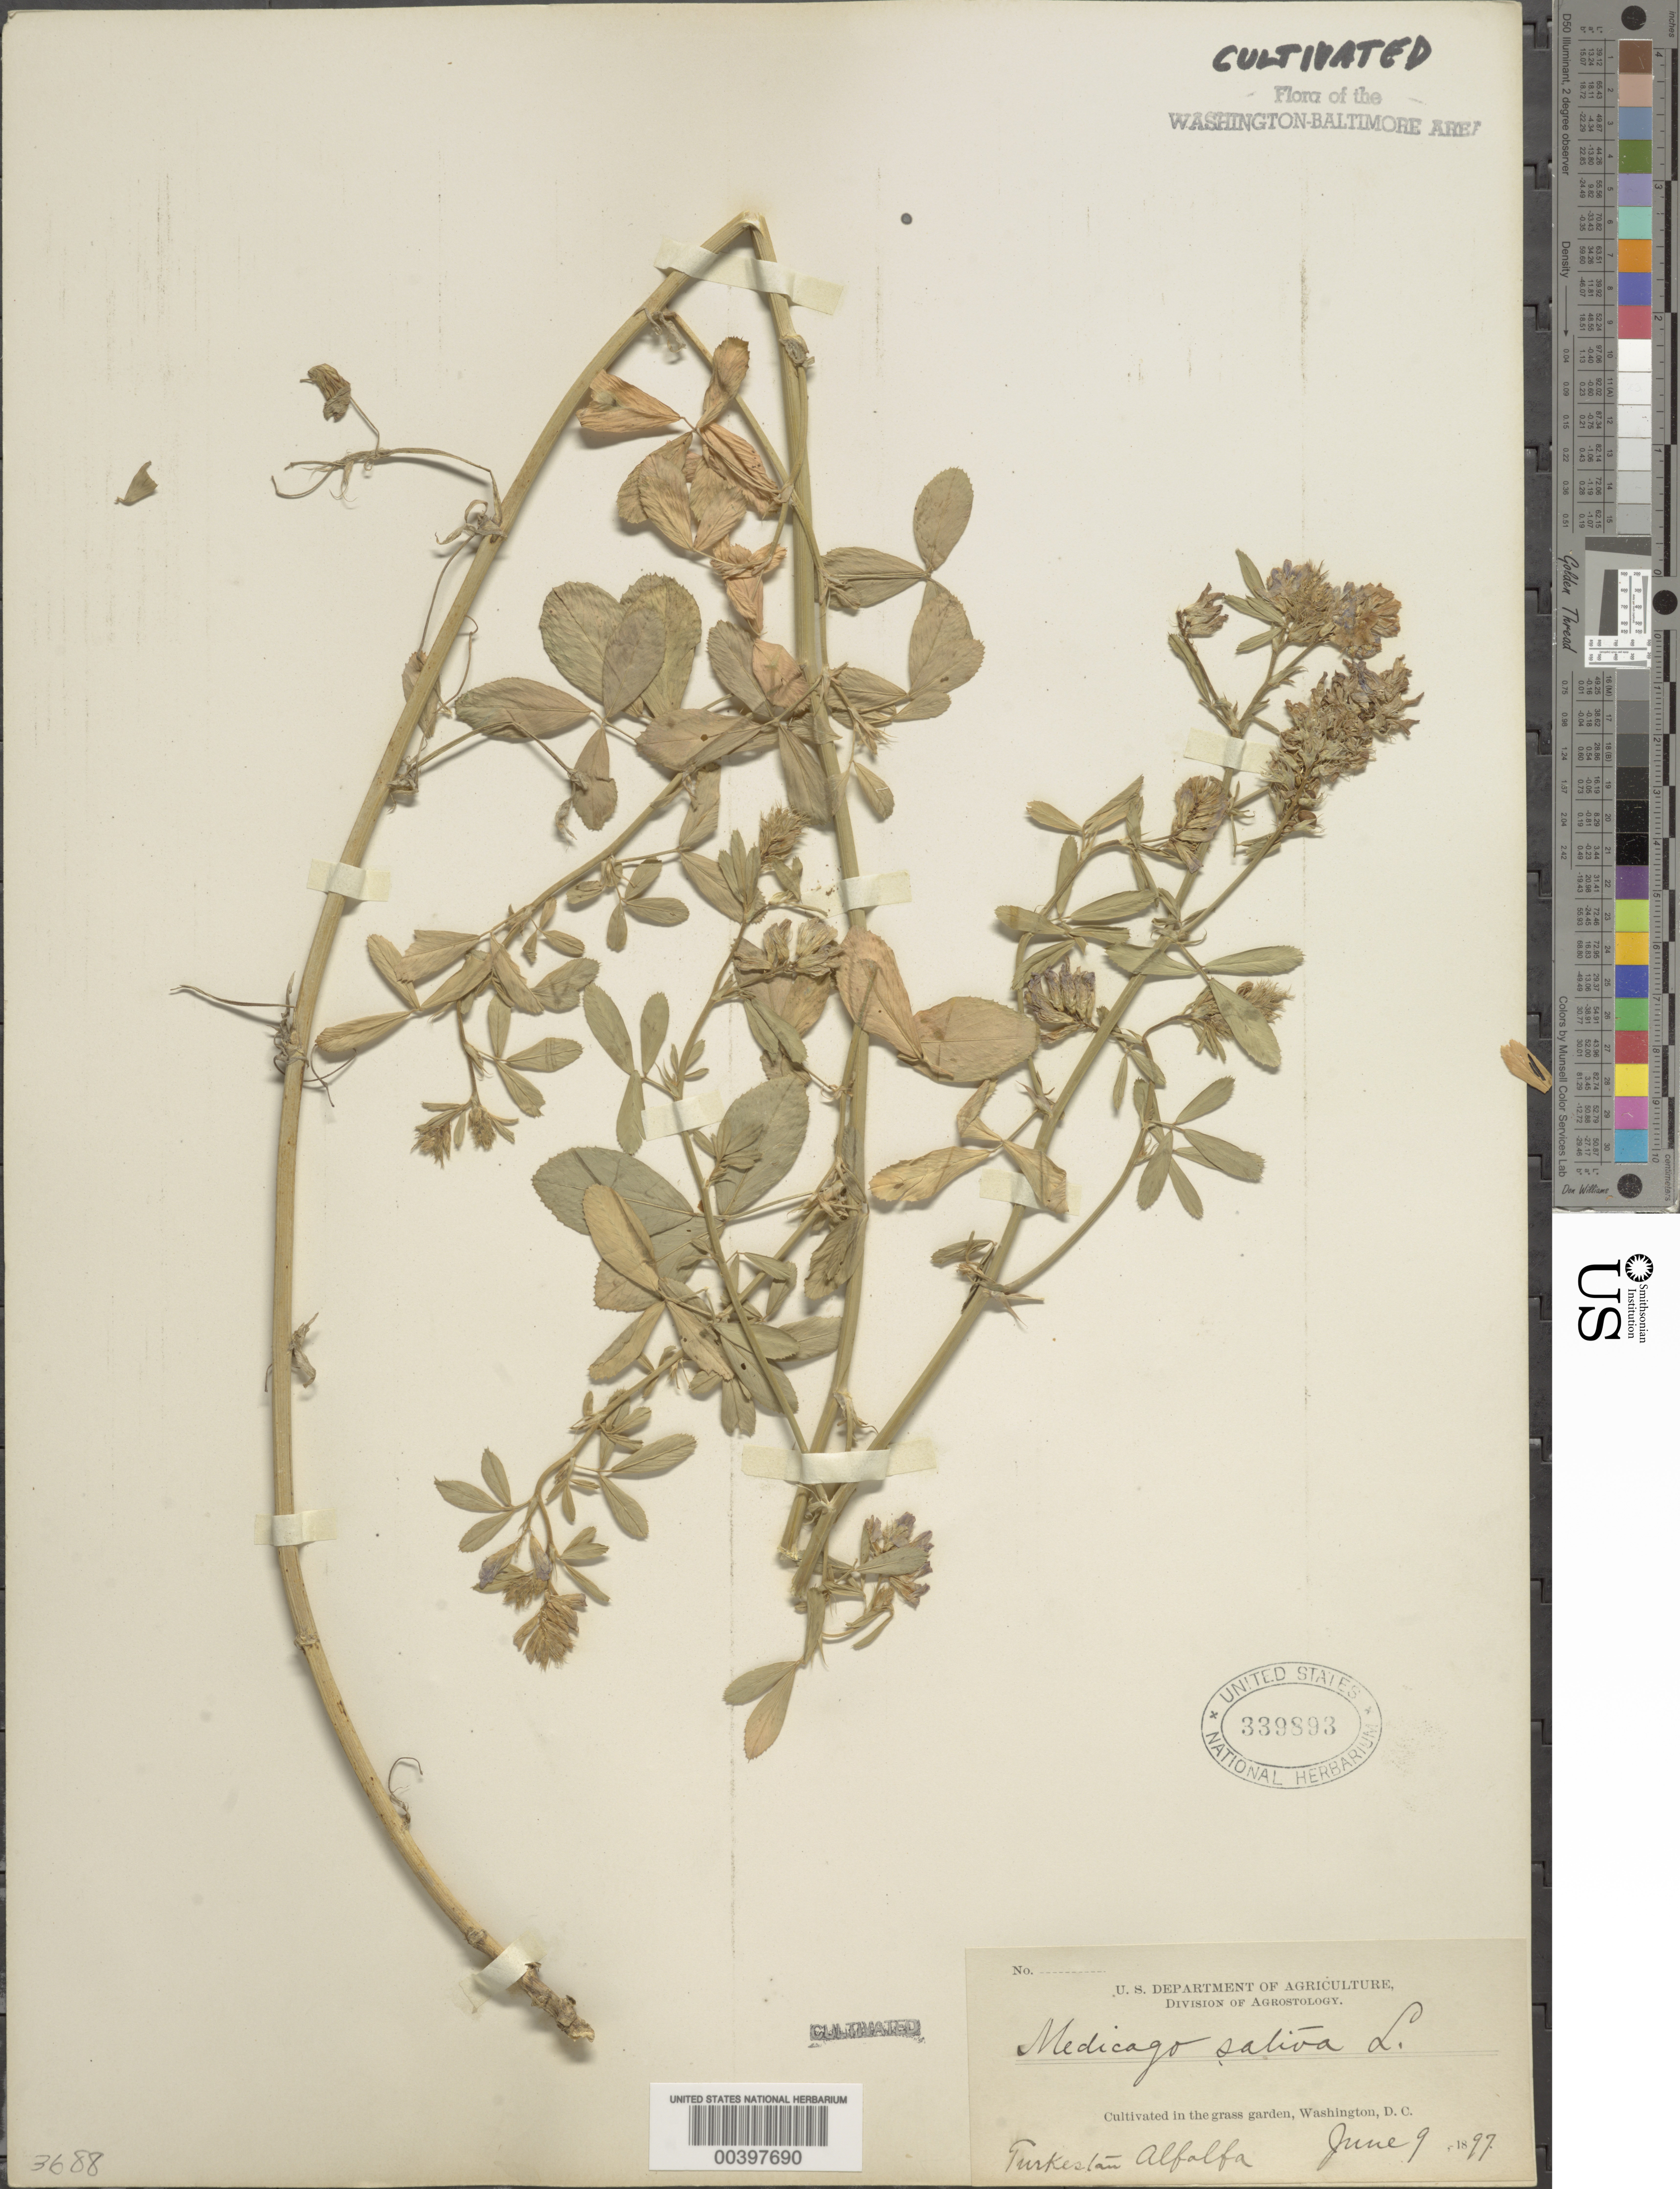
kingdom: Plantae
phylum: Tracheophyta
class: Magnoliopsida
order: Fabales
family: Fabaceae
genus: Medicago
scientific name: Medicago sativa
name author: L.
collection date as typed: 09 Jun 1897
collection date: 1897-06-09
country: United States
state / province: District of Columbia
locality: Grass Garden in Washington DC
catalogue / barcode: US 339893